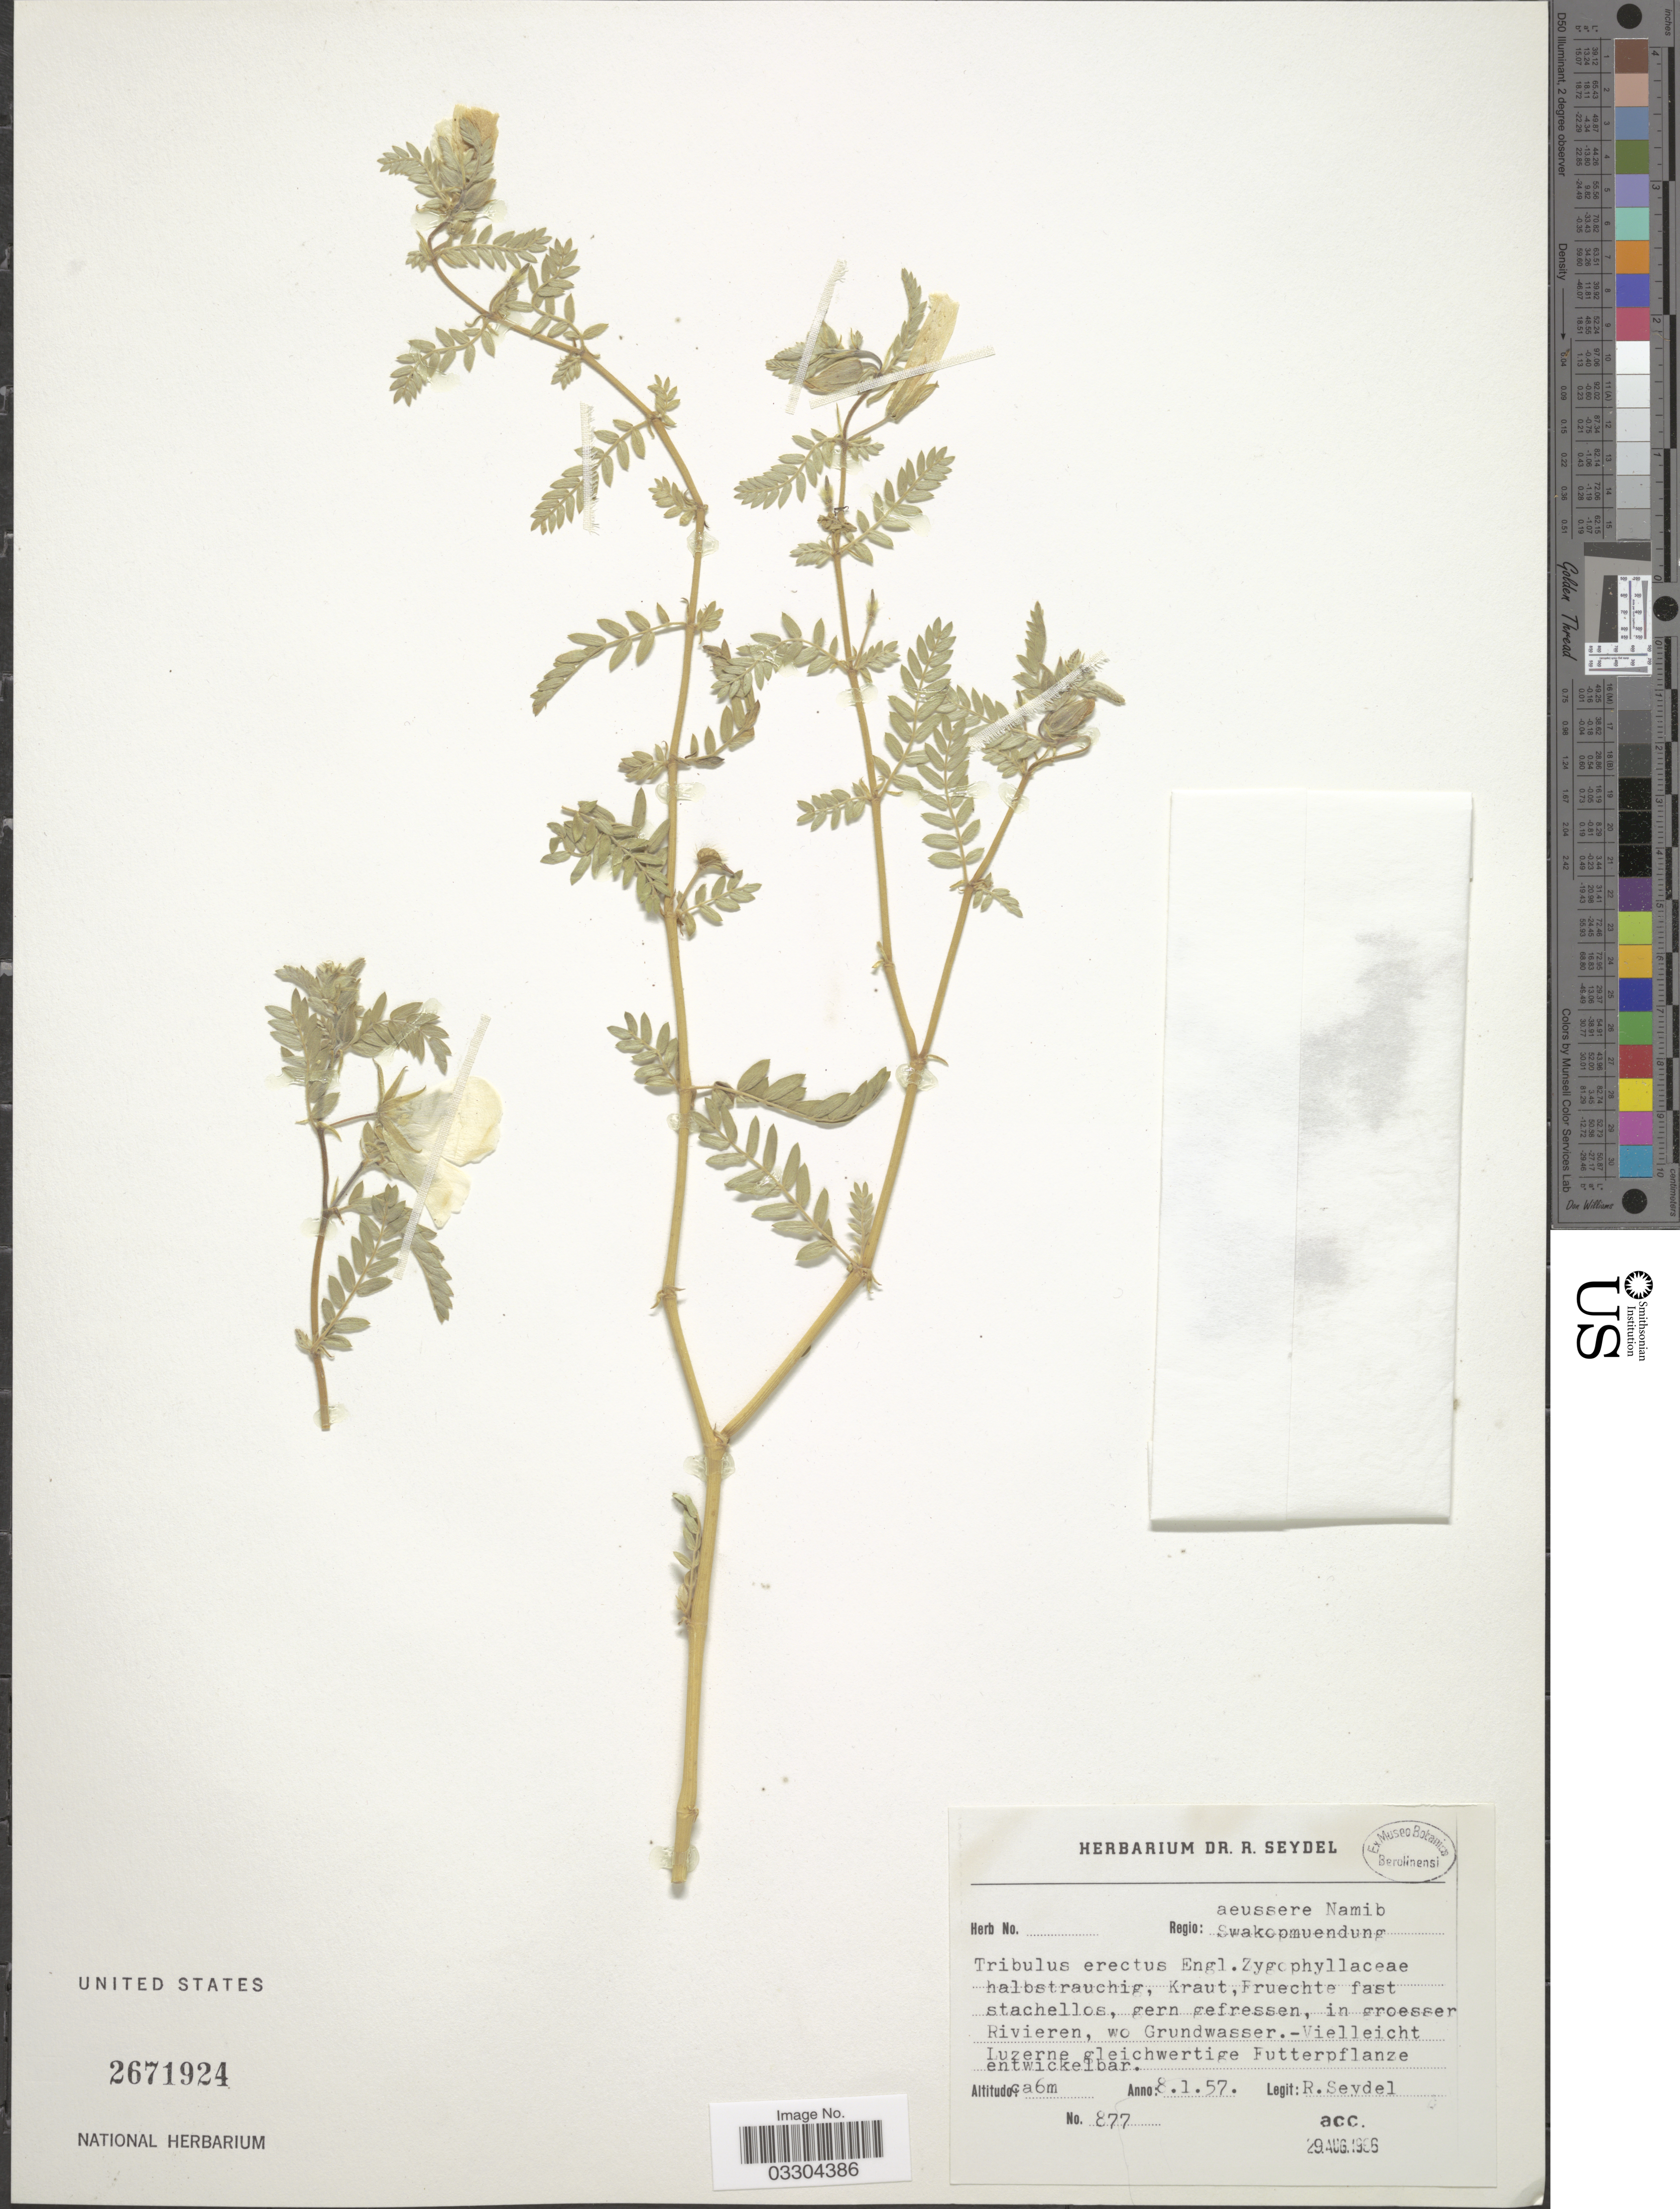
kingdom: Plantae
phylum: Tracheophyta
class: Magnoliopsida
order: Zygophyllales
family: Zygophyllaceae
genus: Tribulus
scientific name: Tribulus erectus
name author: Engl.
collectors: R. Seydel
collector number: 877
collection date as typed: Transcribed d/m/y: 8/1/57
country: Namibia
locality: Aeussere Namib. Regio: Swakopmuendung.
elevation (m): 6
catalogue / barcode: US 2671924